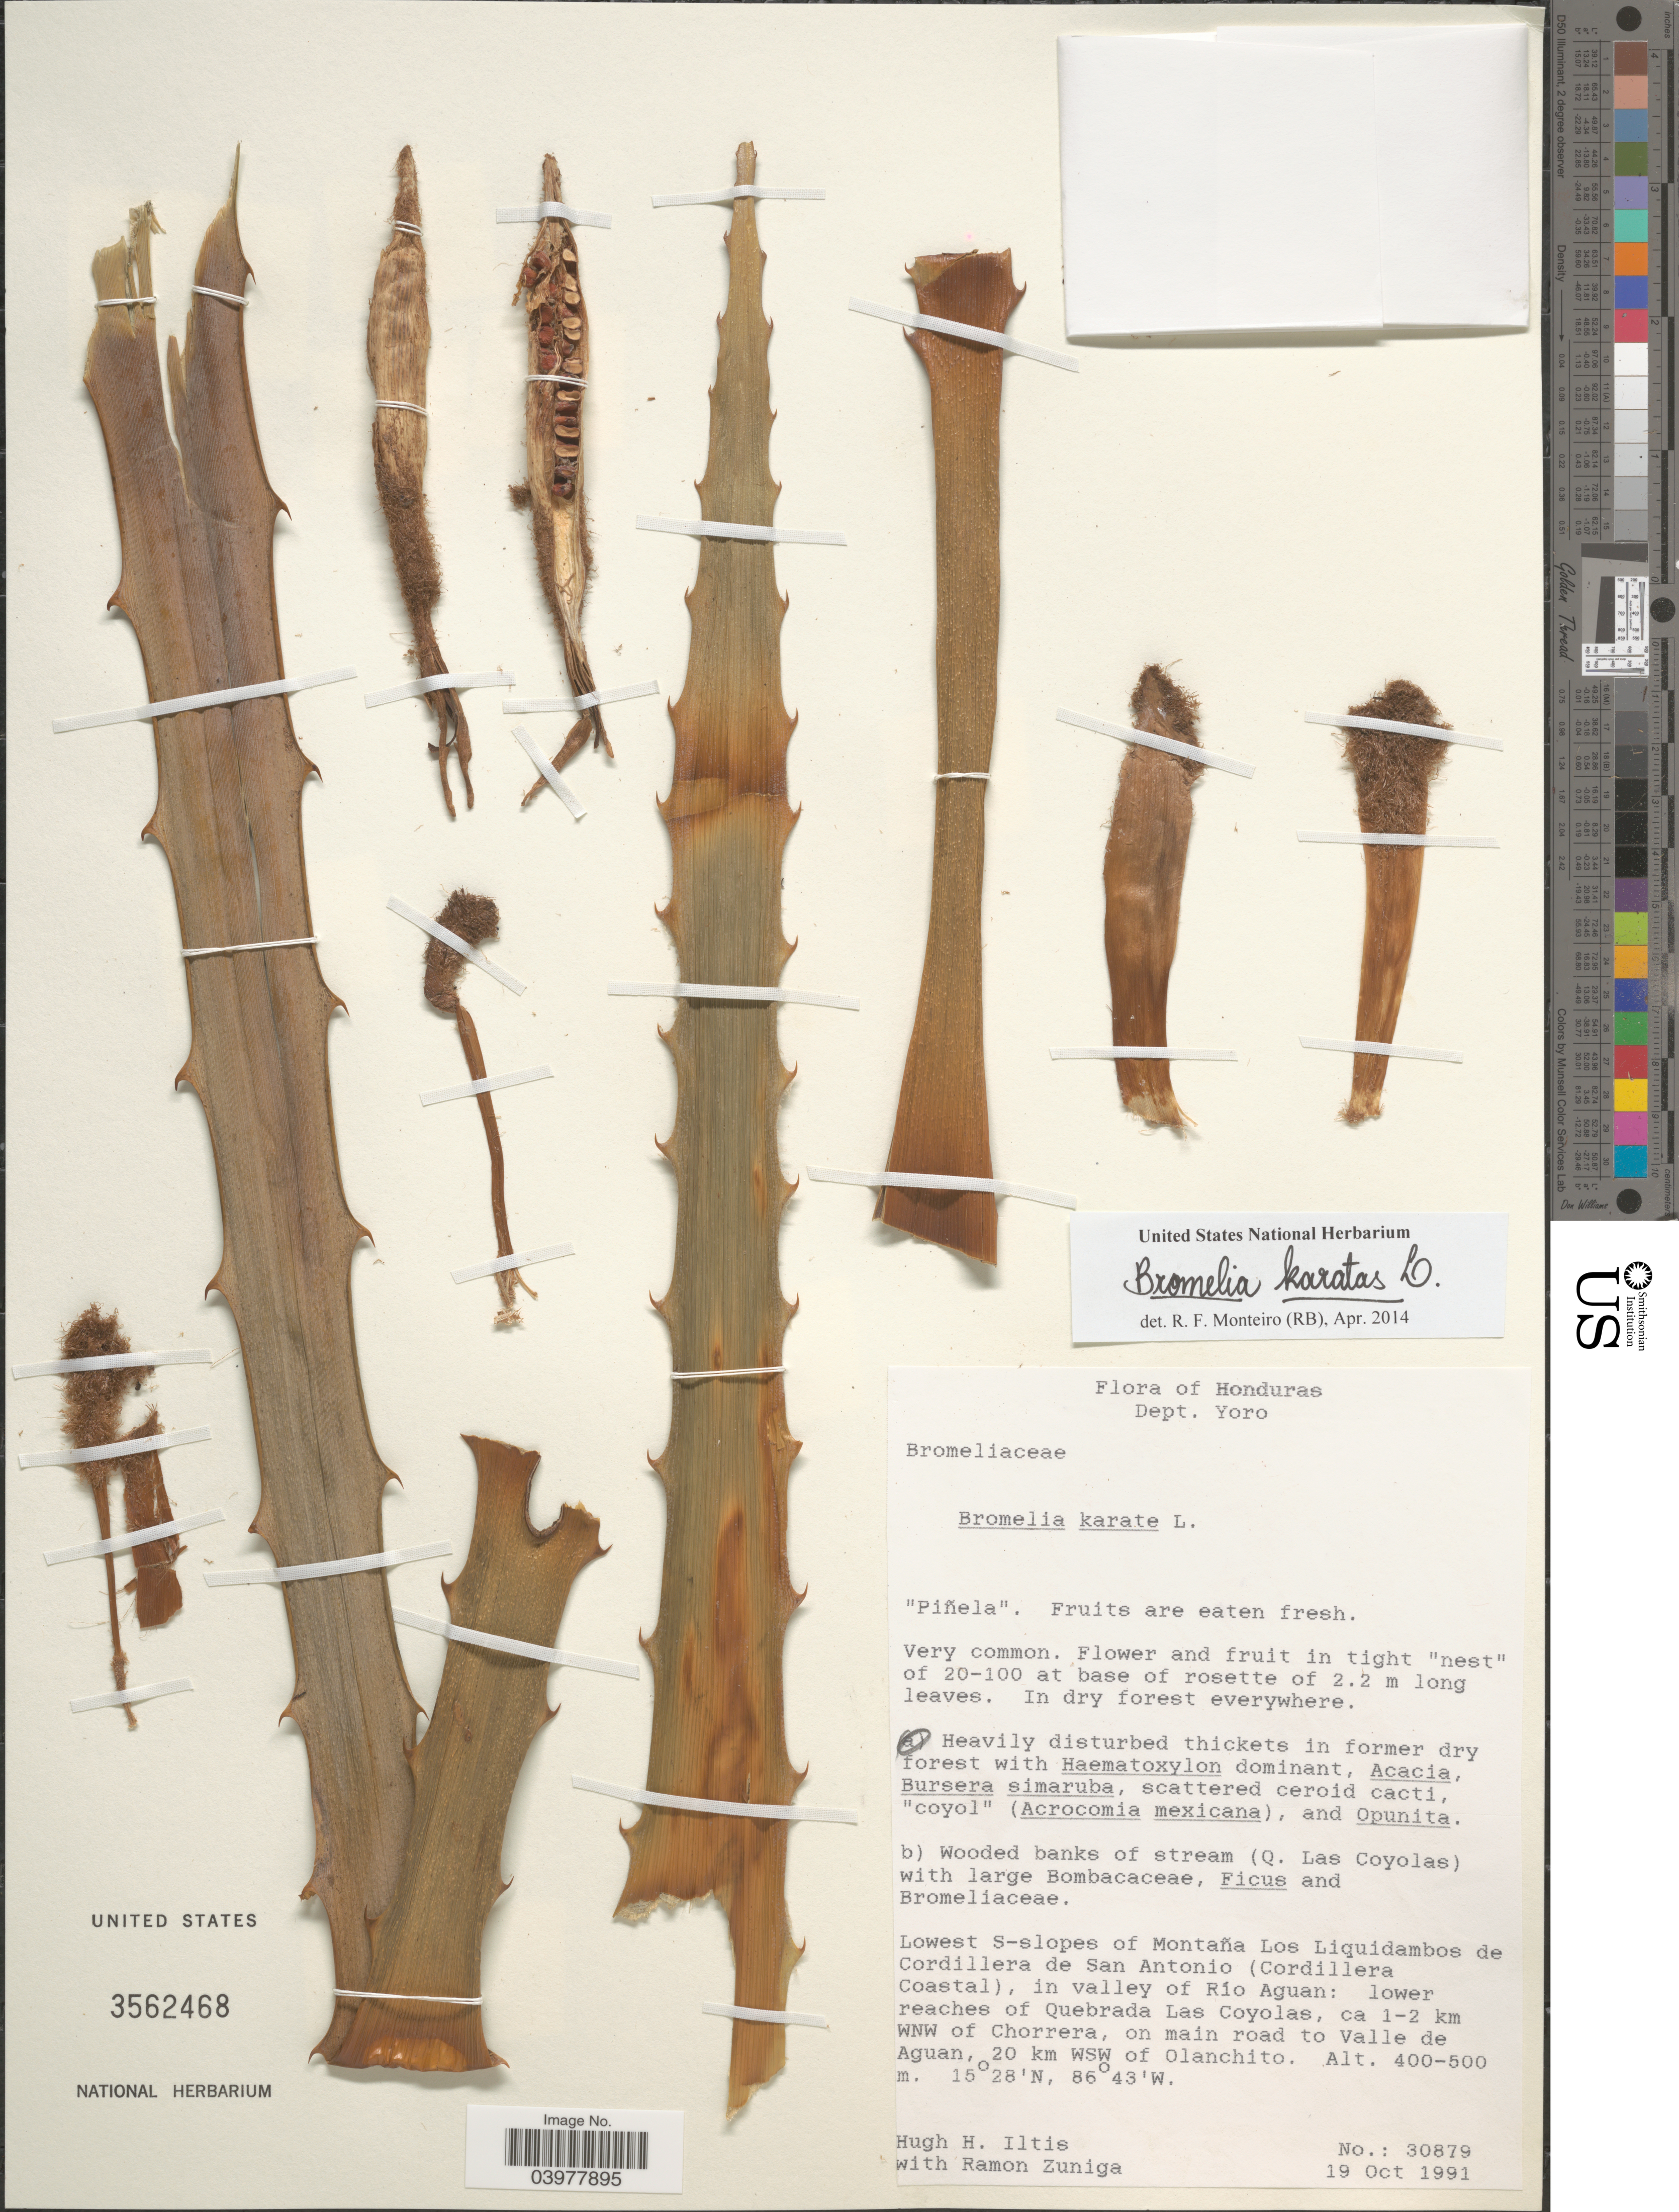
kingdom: Plantae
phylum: Tracheophyta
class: Liliopsida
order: Poales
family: Bromeliaceae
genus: Bromelia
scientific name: Bromelia karatas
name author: L.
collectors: H. H. Iltis & R. Zuniga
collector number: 30879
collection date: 1991-10-19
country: Honduras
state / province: Yoro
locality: Dept. Yoro. Lowest S-slopes of Montaña Los Liquidambos de Cordillera de San Antonio (Cordillera Coastal), in valley of Río Aguan: lower reaches of Quebrada Las Coyolas, ca 1-2 km Aguan, 20 km WSW of Olanchito.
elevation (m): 400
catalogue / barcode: US 3562468